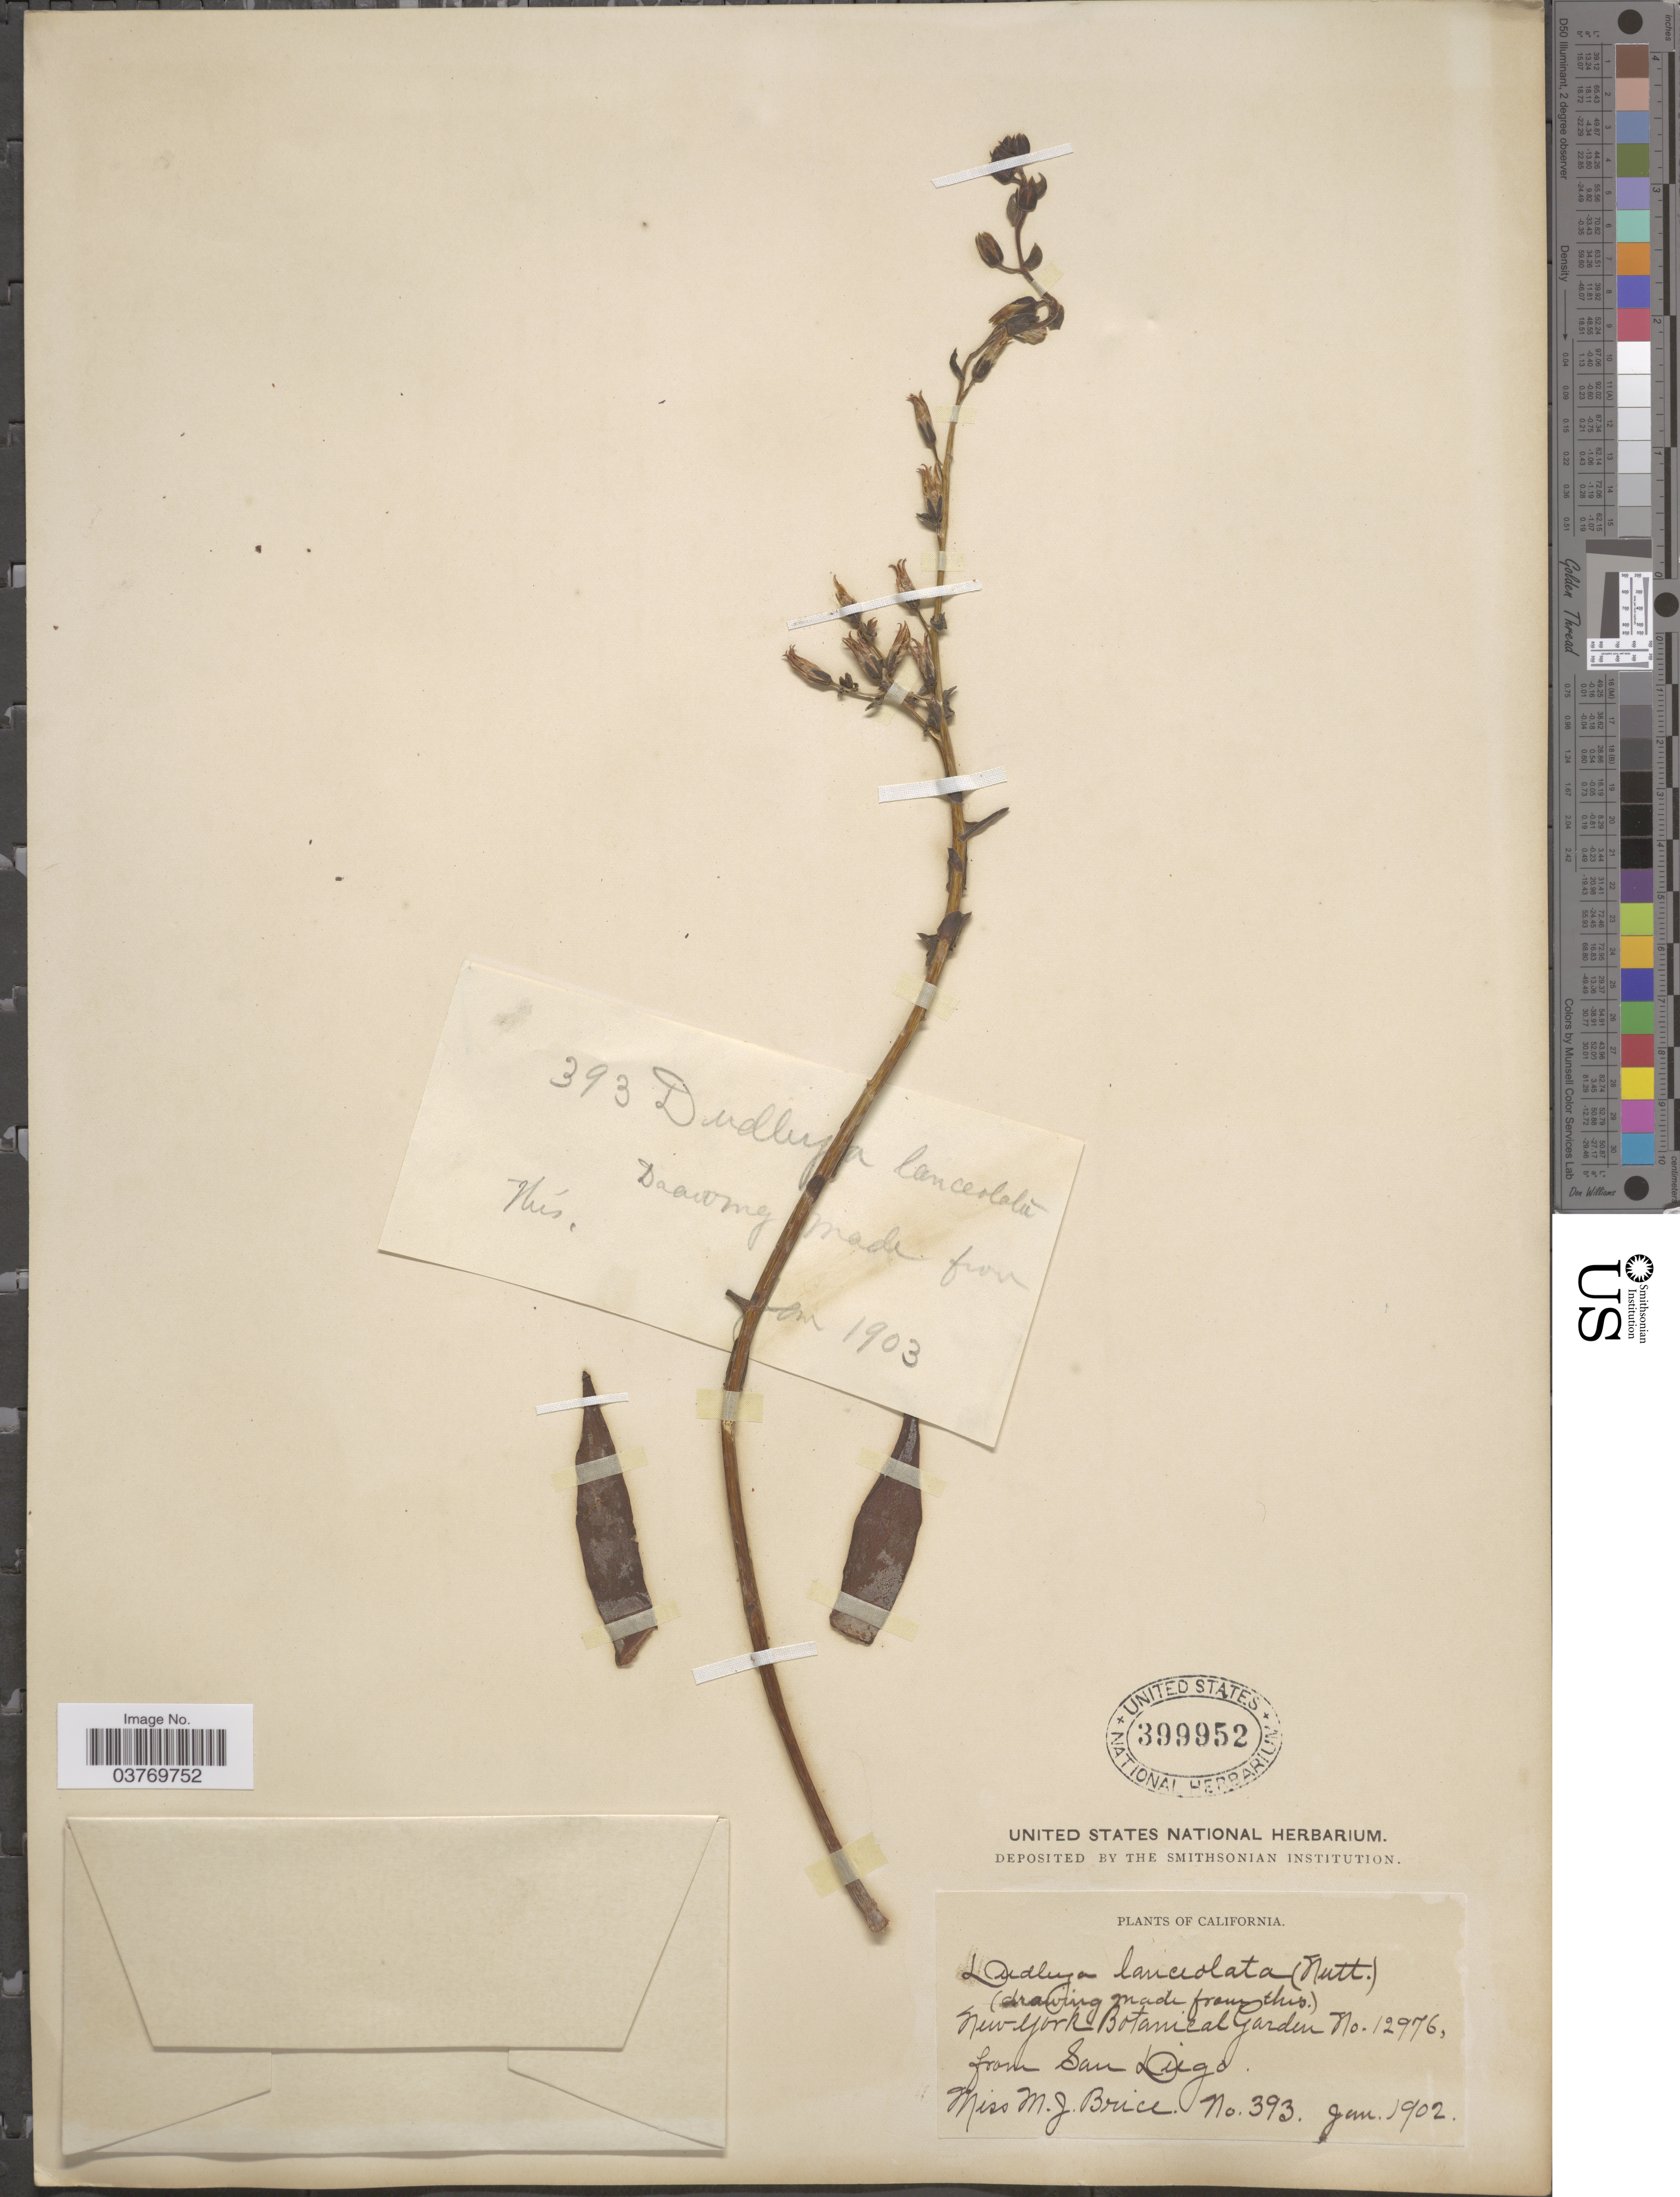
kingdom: Plantae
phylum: Tracheophyta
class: Magnoliopsida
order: Saxifragales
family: Crassulaceae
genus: Dudleya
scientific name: Dudleya lanceolata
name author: (Nutt.) Britton & Rose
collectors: M. Brice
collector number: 393?/12976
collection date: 1902-01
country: United States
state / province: New York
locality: New York Botanical Garden.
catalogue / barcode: US 399952